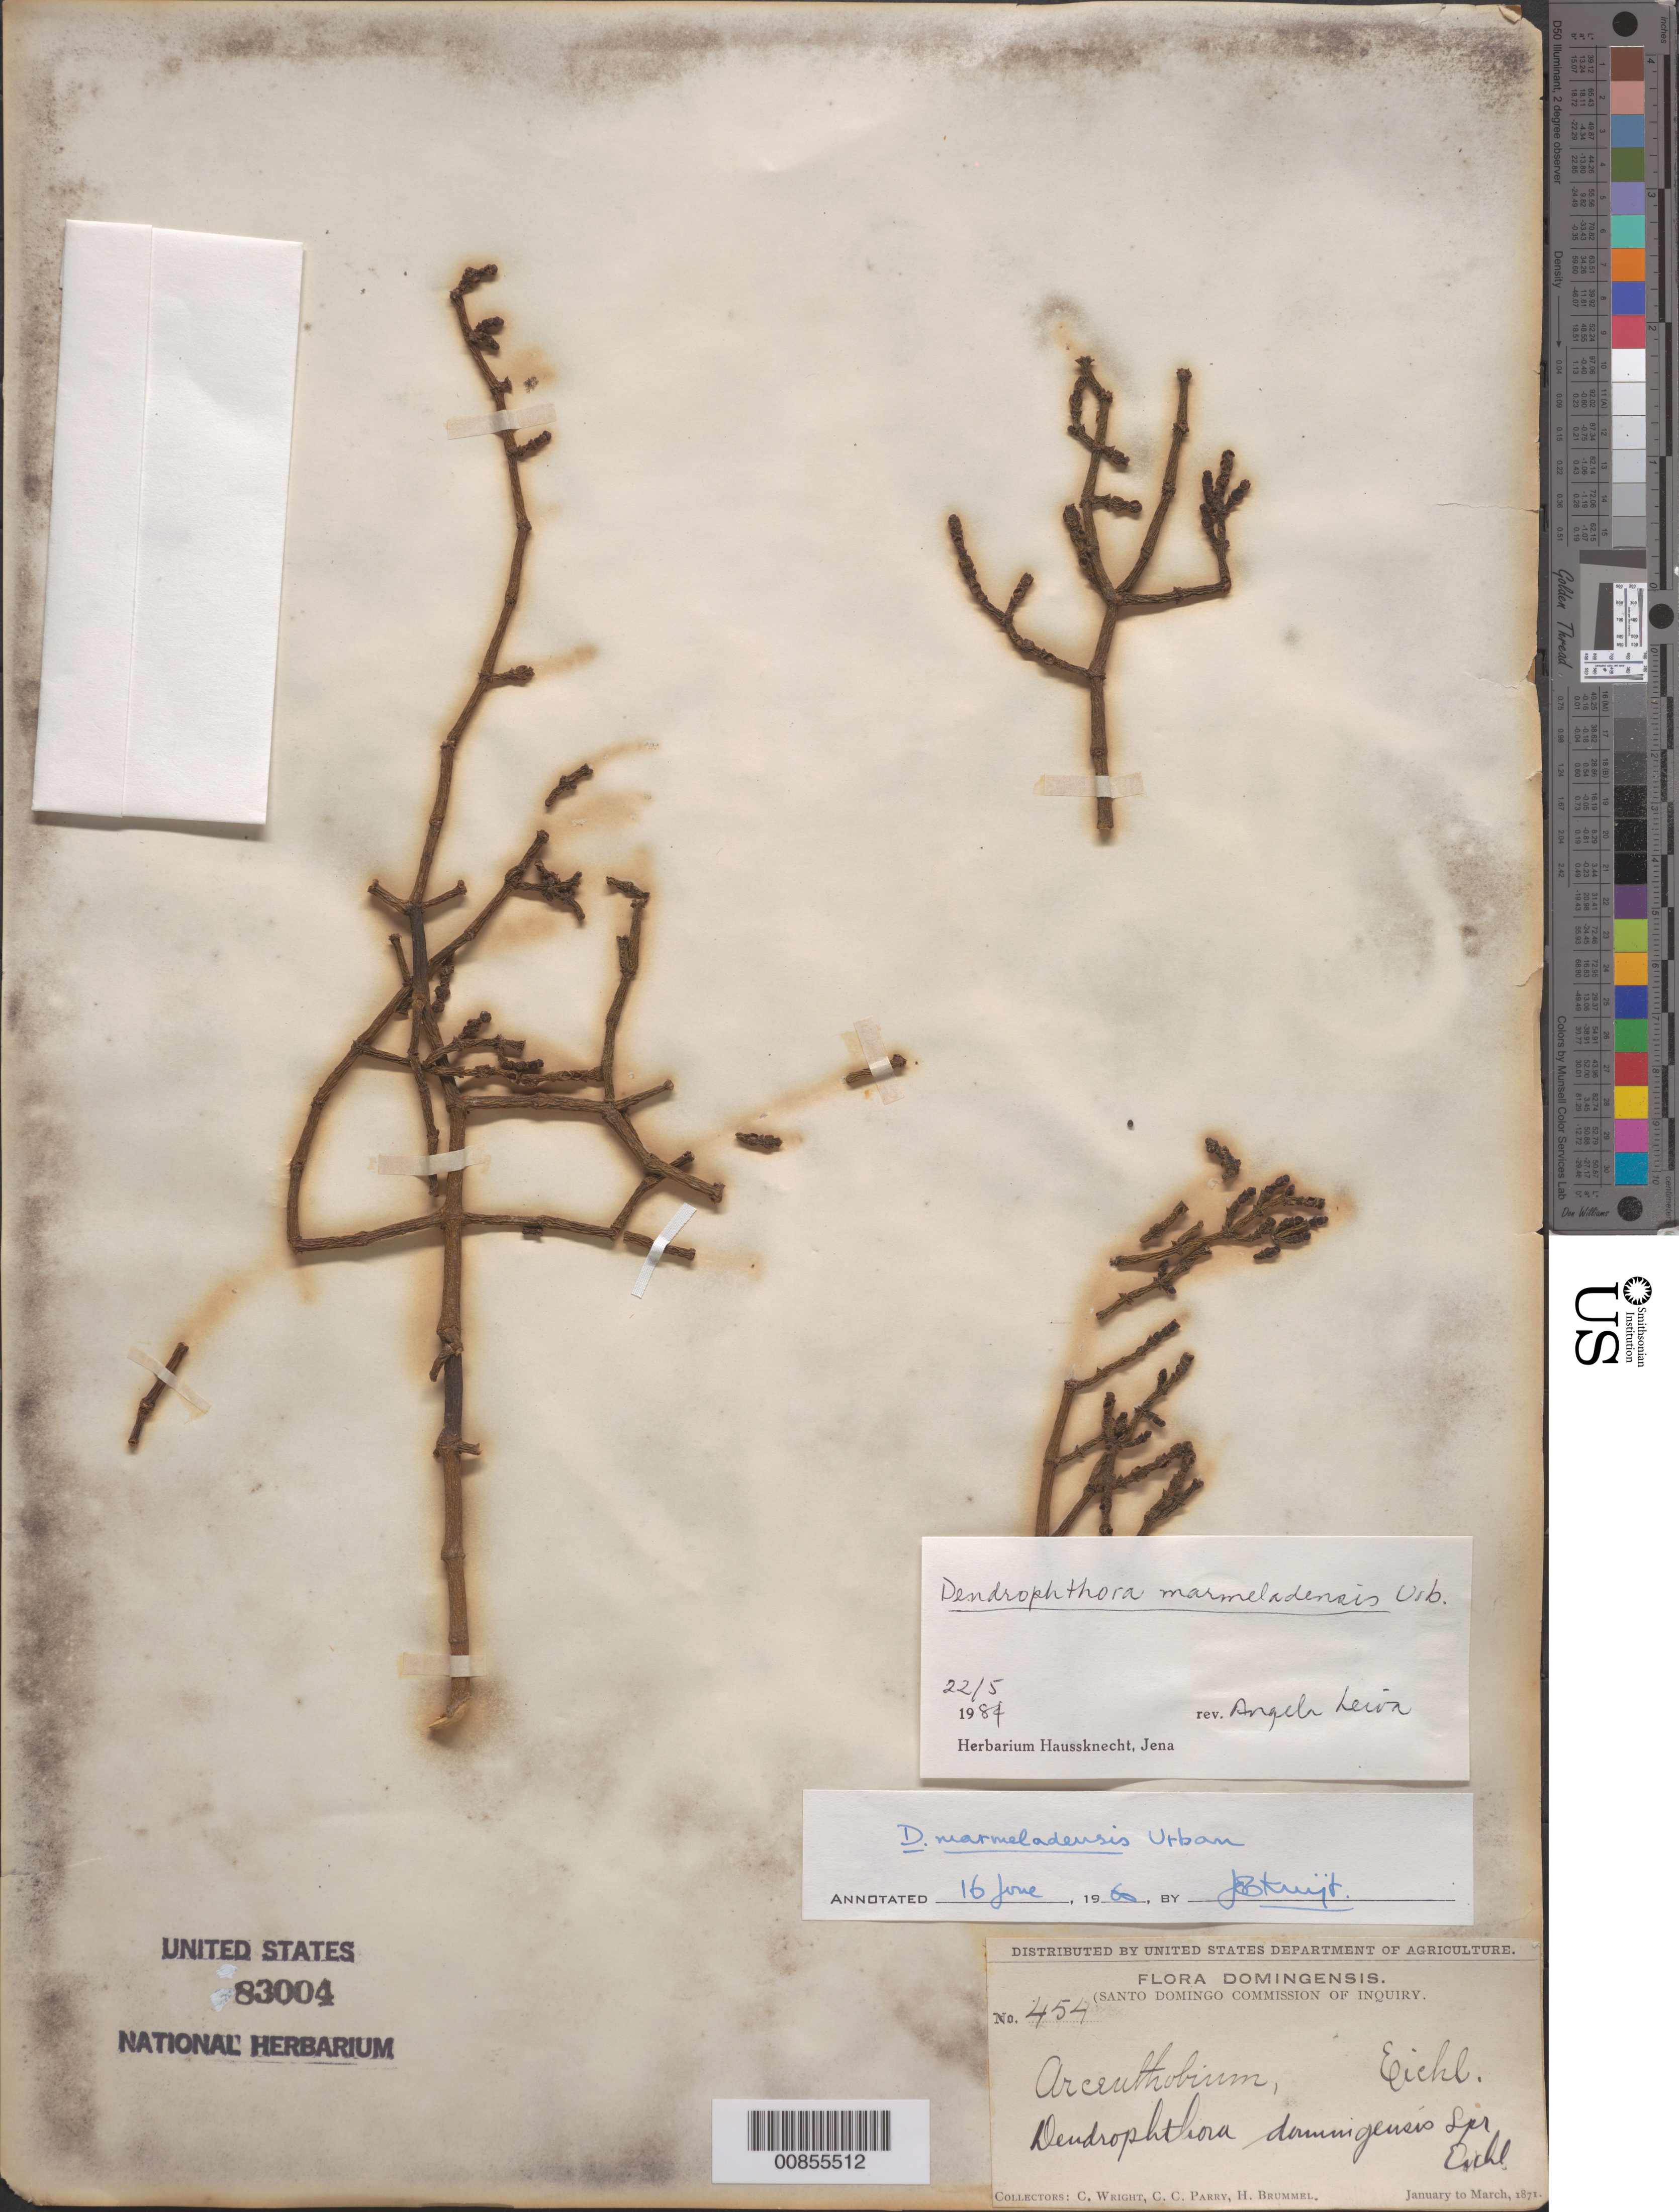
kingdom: Plantae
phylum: Tracheophyta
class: Magnoliopsida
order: Santalales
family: Viscaceae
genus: Dendrophthora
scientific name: Dendrophthora marmeladensis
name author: Urb.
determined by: Leiva, A.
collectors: C. Wright, C. C. Parry & H. Brummel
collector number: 454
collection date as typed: Jan 1871 to -- Mar 1871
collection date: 1871-01/1871-03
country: Dominican Republic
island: Hispaniola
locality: Dominican Republic.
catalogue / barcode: US 83004